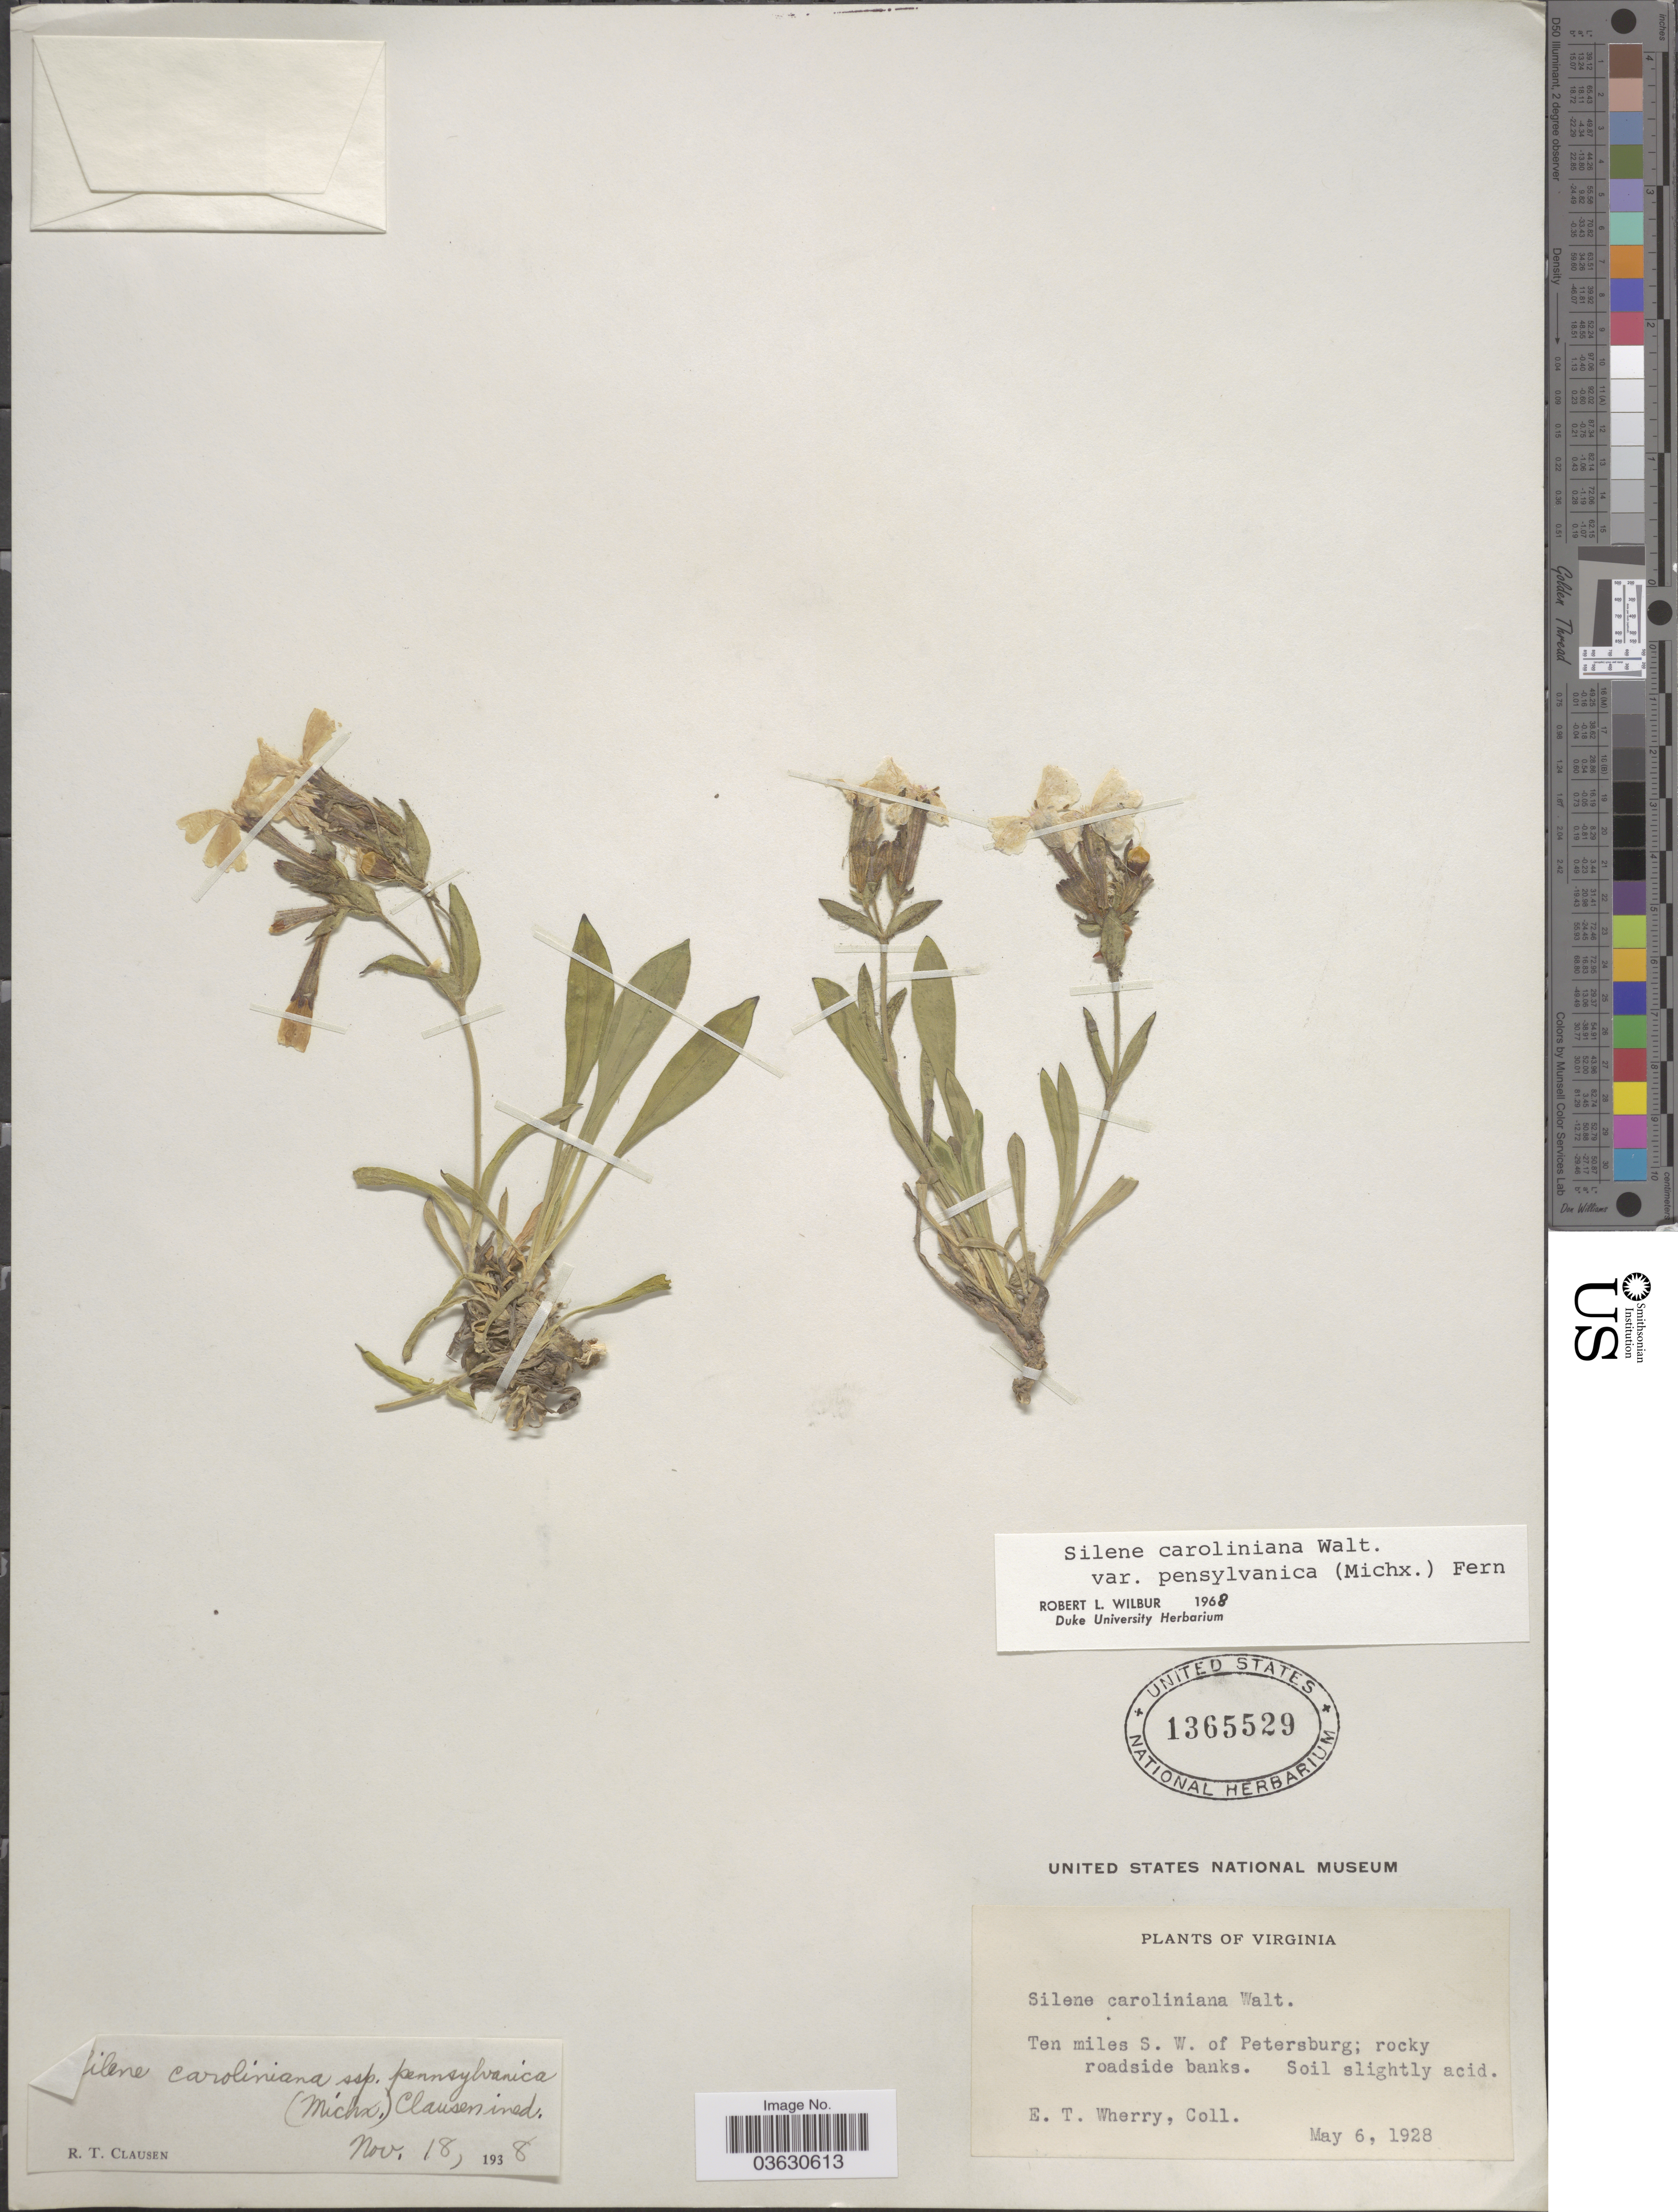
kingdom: Plantae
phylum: Tracheophyta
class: Magnoliopsida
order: Caryophyllales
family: Caryophyllaceae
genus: Silene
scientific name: Silene caroliniana var. pensylvanica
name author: (Michx.) Fernald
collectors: E. T. Wherry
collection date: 1928-05-06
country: United States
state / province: Virginia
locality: Ten miles S.W. of Petersburg.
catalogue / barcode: US 1365529